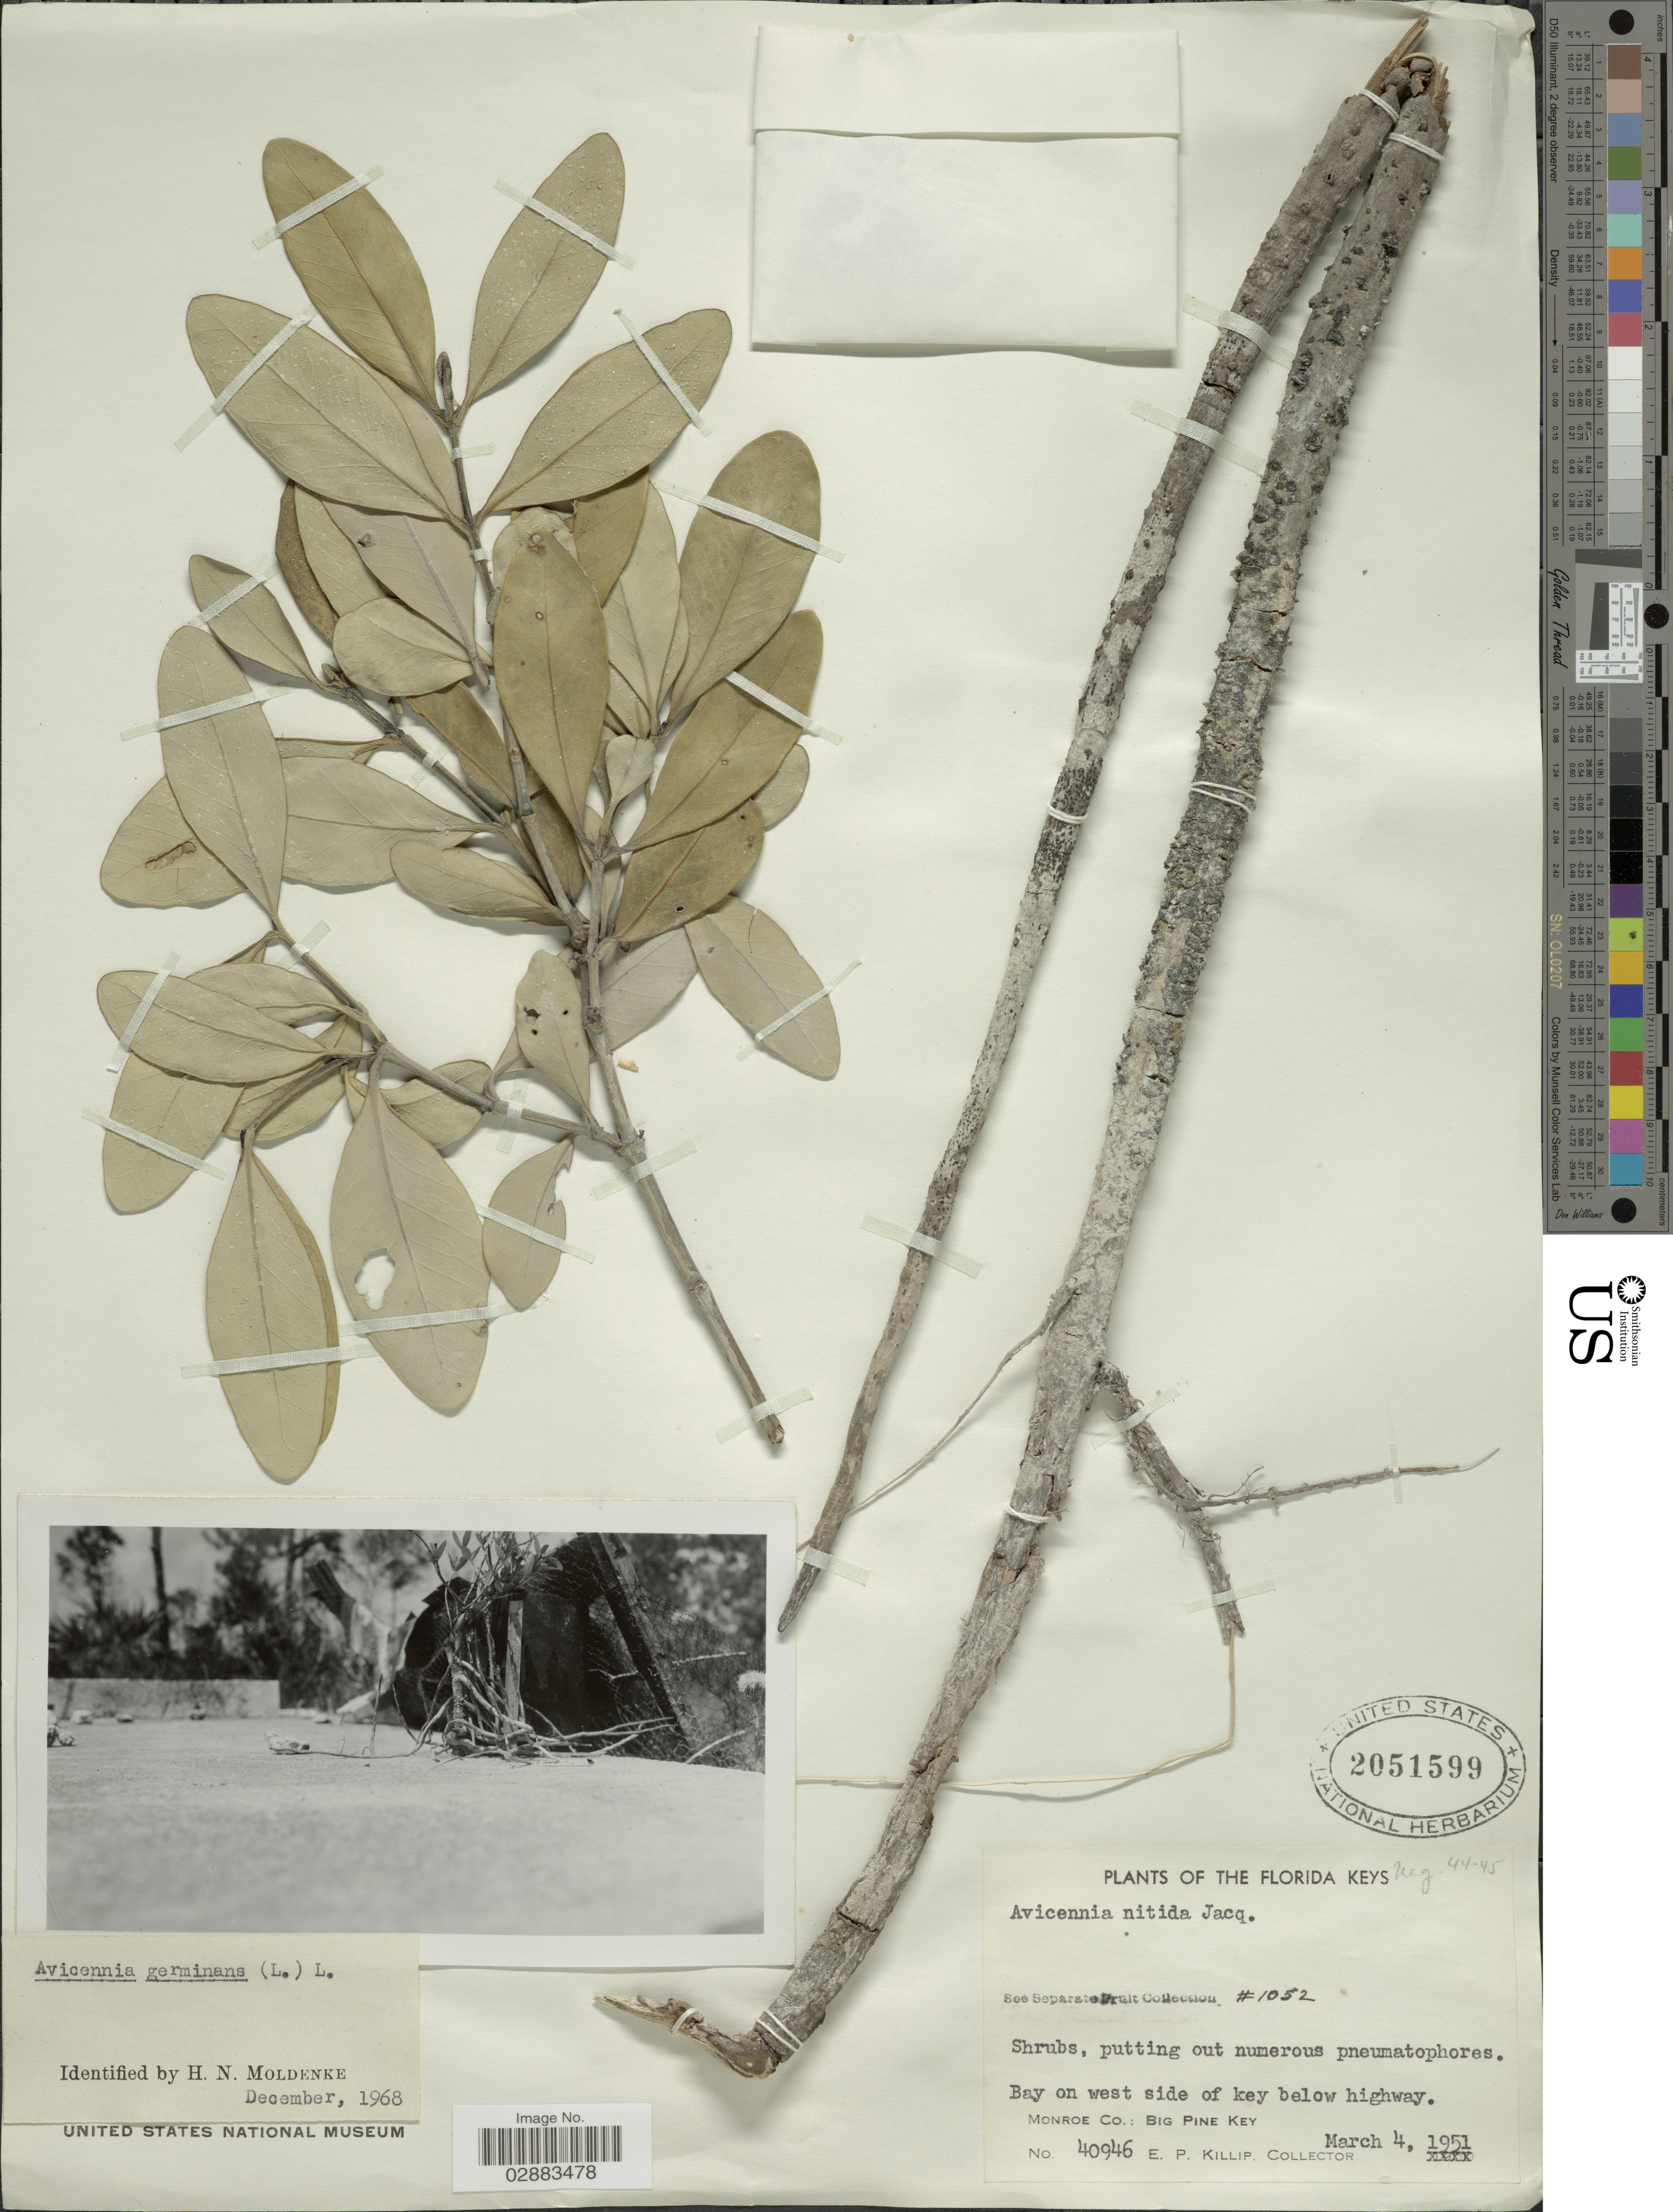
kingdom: Plantae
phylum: Tracheophyta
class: Magnoliopsida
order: Lamiales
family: Acanthaceae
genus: Avicennia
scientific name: Avicennia germinans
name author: (L.) L.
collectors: E. P. Killip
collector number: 40946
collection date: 1951-03-04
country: United States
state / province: Florida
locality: Florida Keys. Bay on west side of key below highway. Monroe Co.: Big Pine Key.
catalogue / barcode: US 2051599